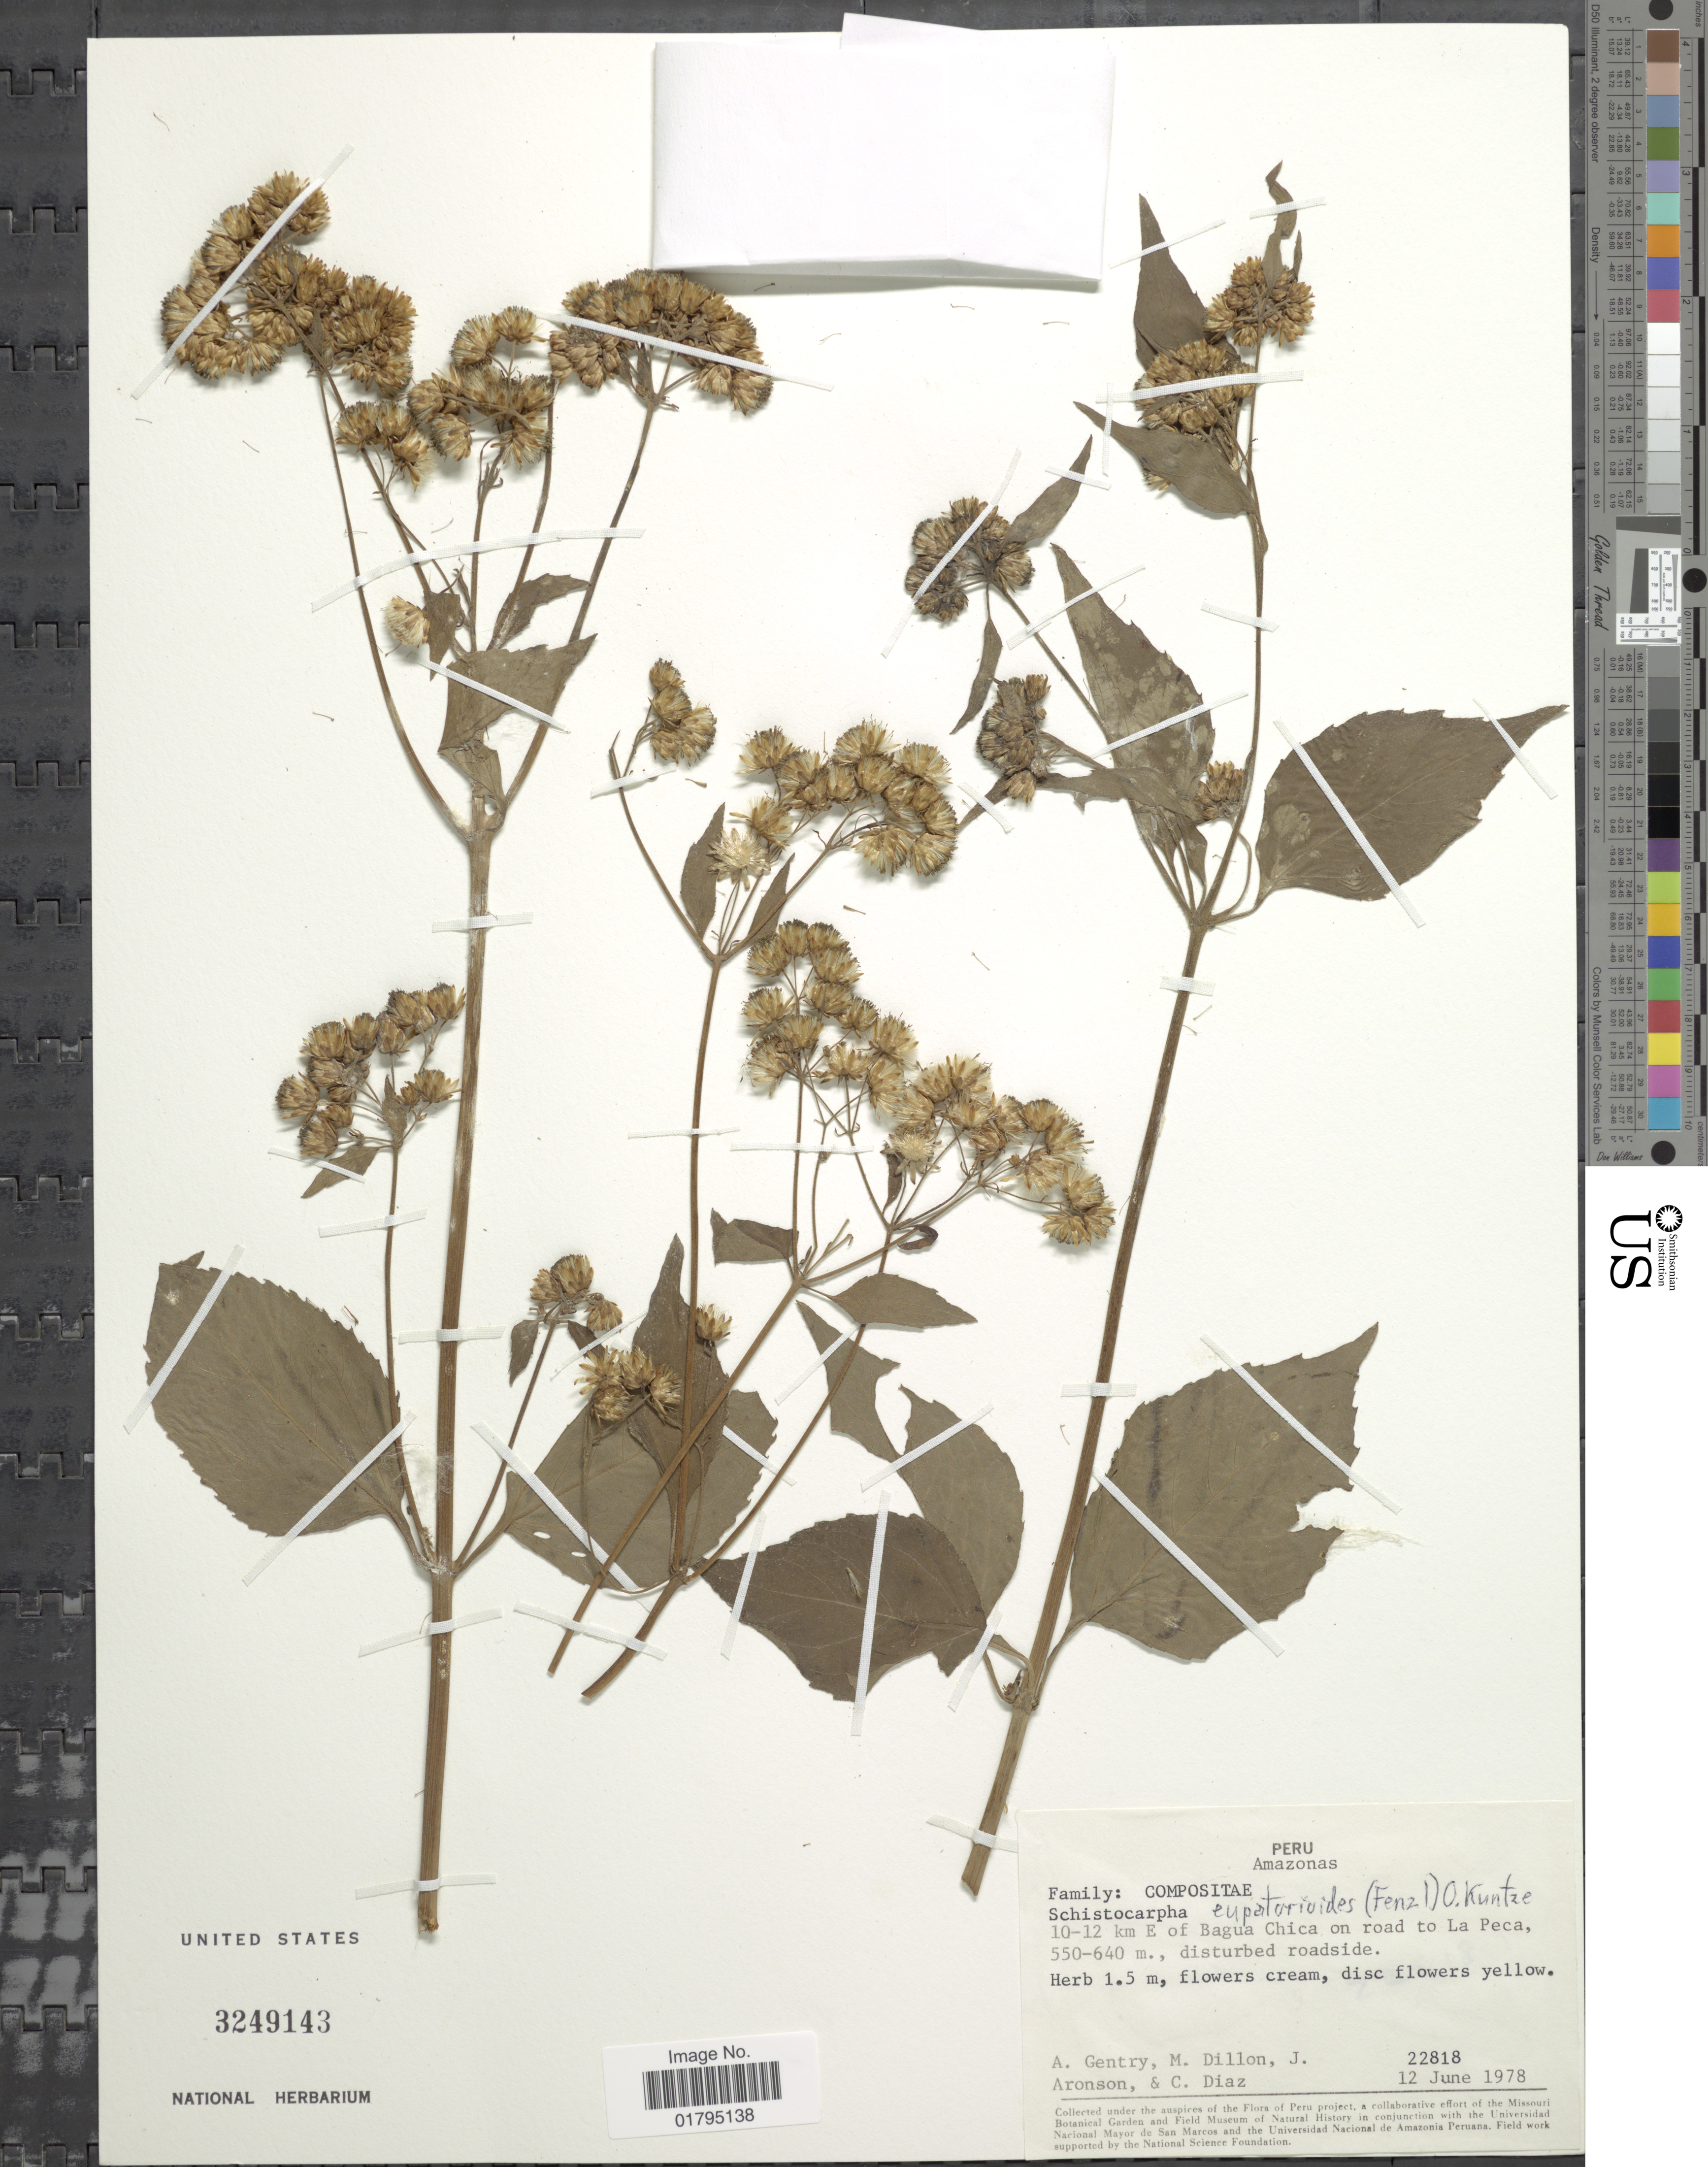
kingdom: Plantae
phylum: Tracheophyta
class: Magnoliopsida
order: Asterales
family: Asteraceae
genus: Schistocarpha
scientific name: Schistocarpha eupatorioides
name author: (Fenzl) Kuntze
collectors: A. H. Gentry, M. O. Dillon, J. Aronson & C. Díaz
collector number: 22818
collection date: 1978-06-12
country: Peru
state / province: Amazonas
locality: Amazonas, 10-12 km E of Bagua Chica on road to La Peca.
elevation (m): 550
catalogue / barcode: US 3249143